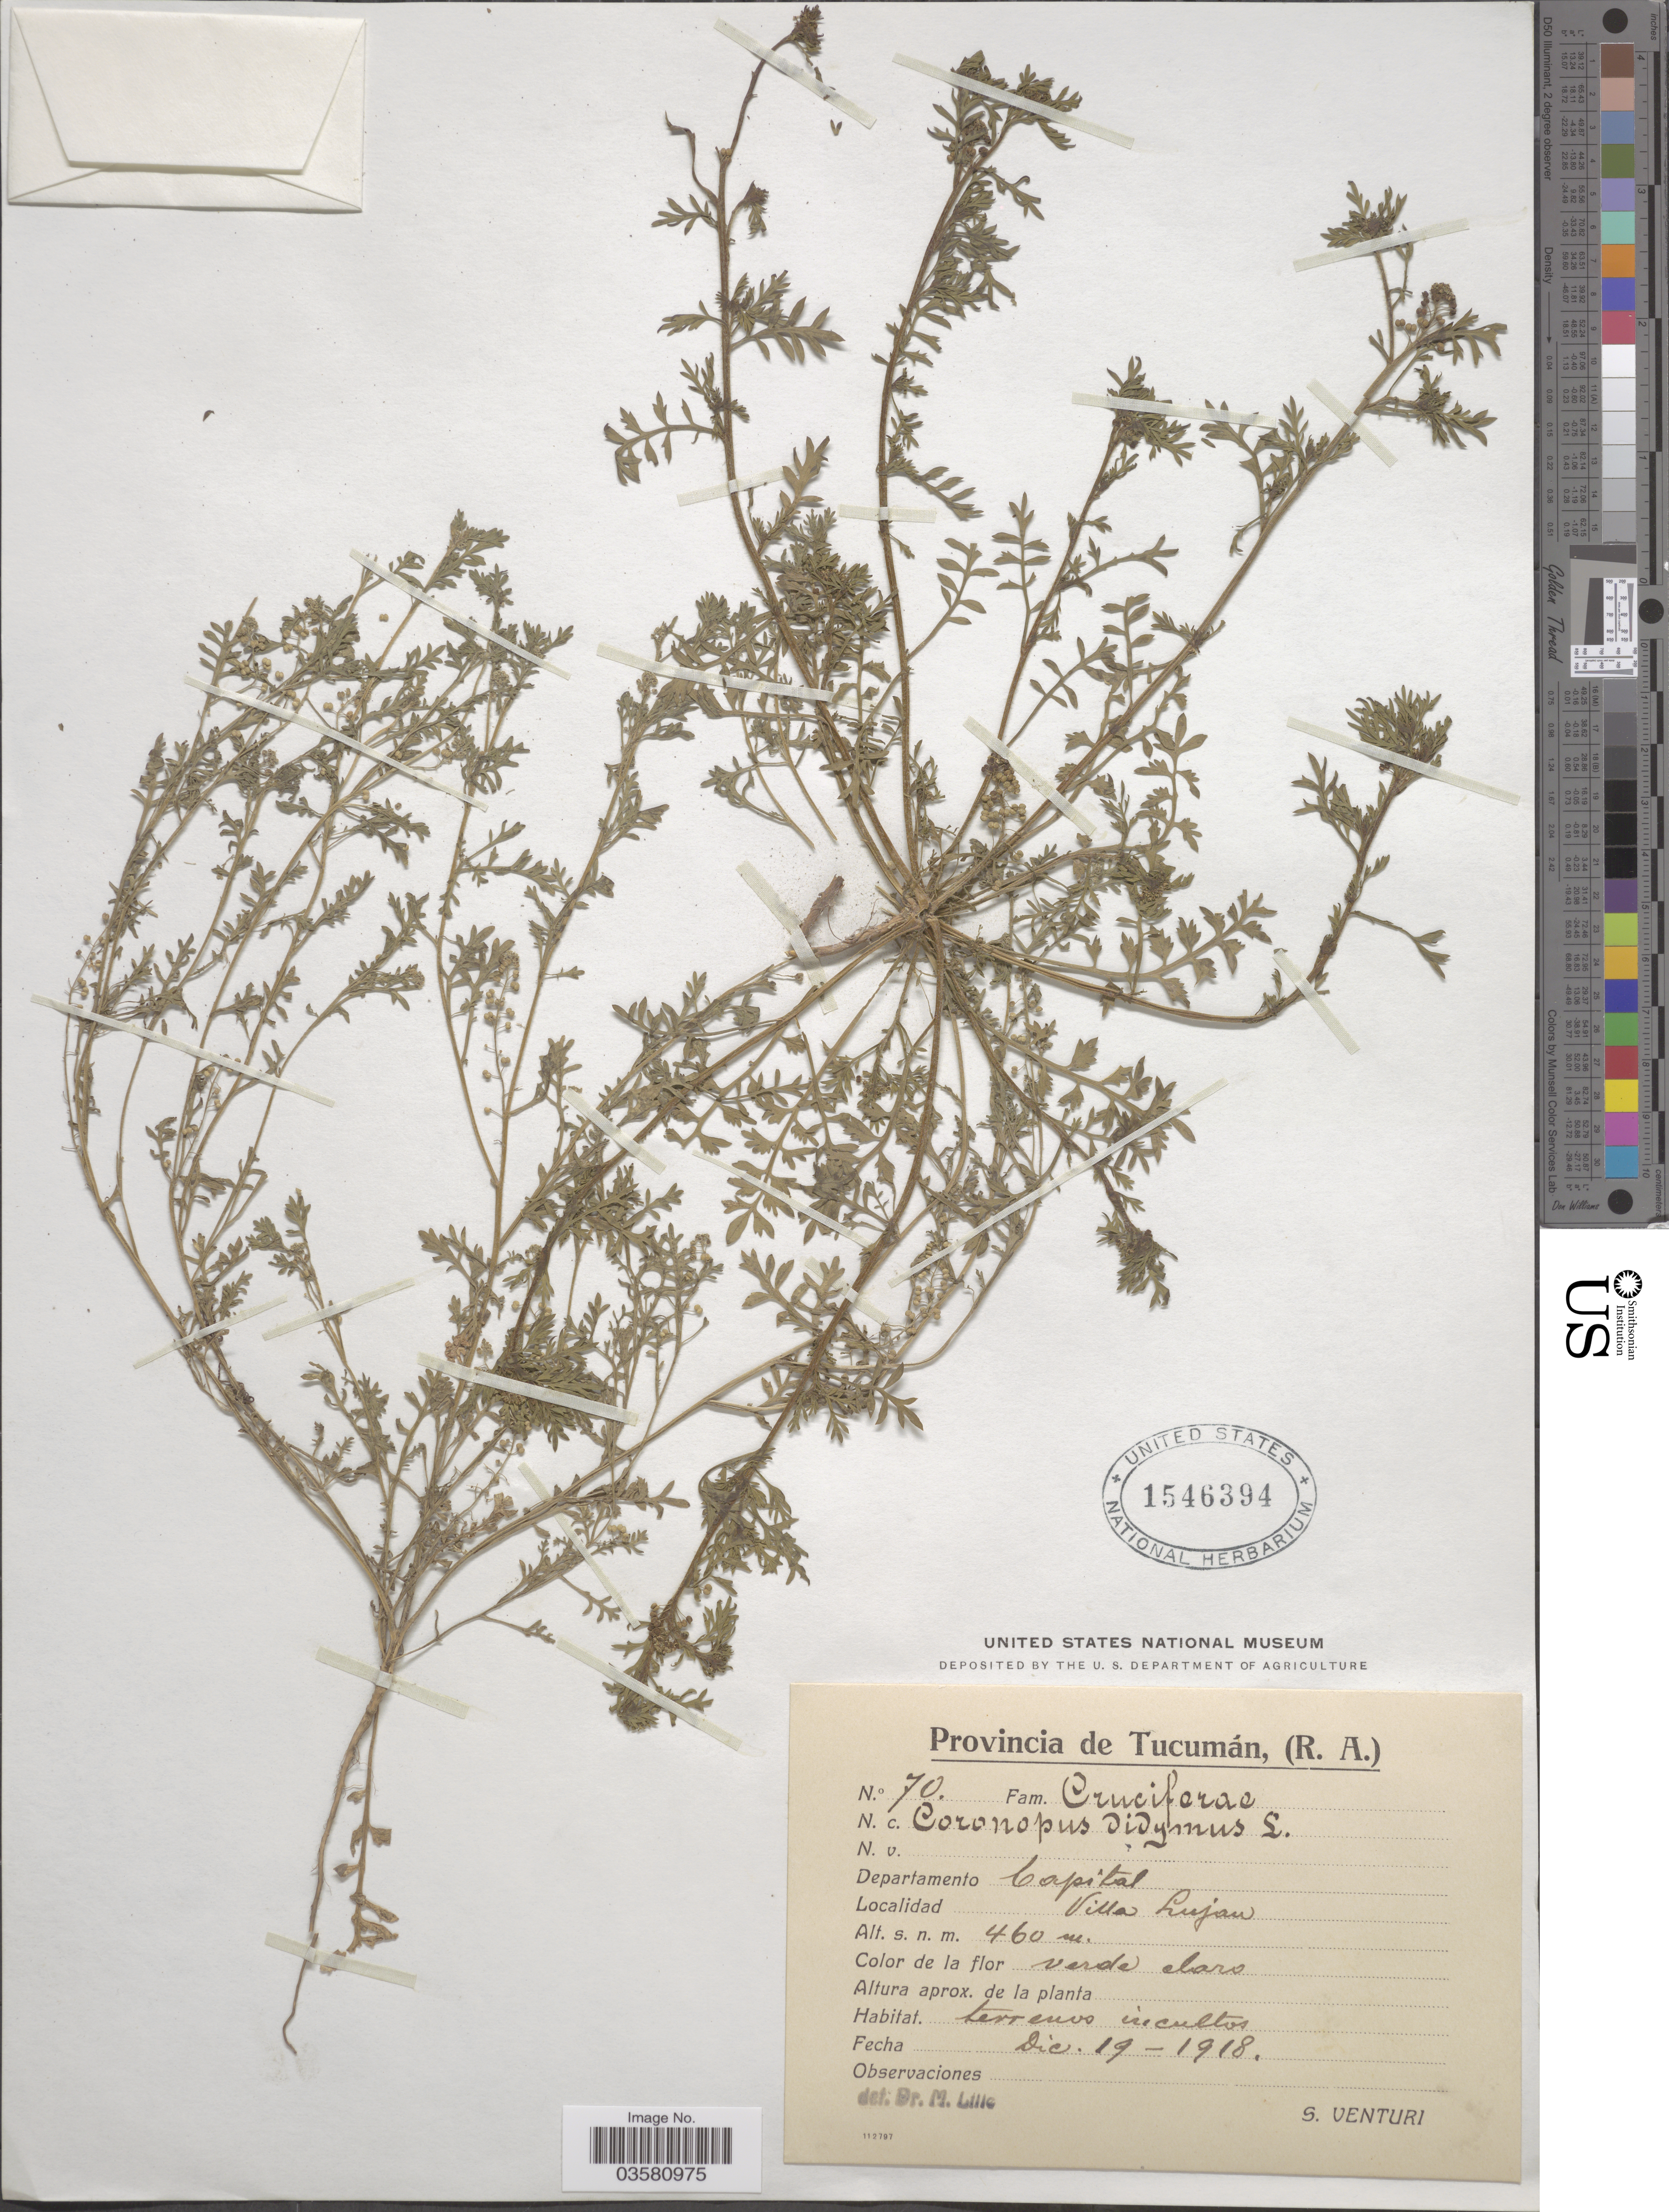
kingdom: Plantae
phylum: Tracheophyta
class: Magnoliopsida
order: Brassicales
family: Brassicaceae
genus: Lepidium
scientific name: Lepidium didymum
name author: L.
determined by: Strong, M. T., (US), Smithsonian Institution - National Museum of Natural History (UNITED STATES)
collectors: S. Venturi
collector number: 70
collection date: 1918-12-19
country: Argentina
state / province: Tucuman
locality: Departamento Capital. Villa Lujan.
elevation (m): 460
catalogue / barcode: US 1546394